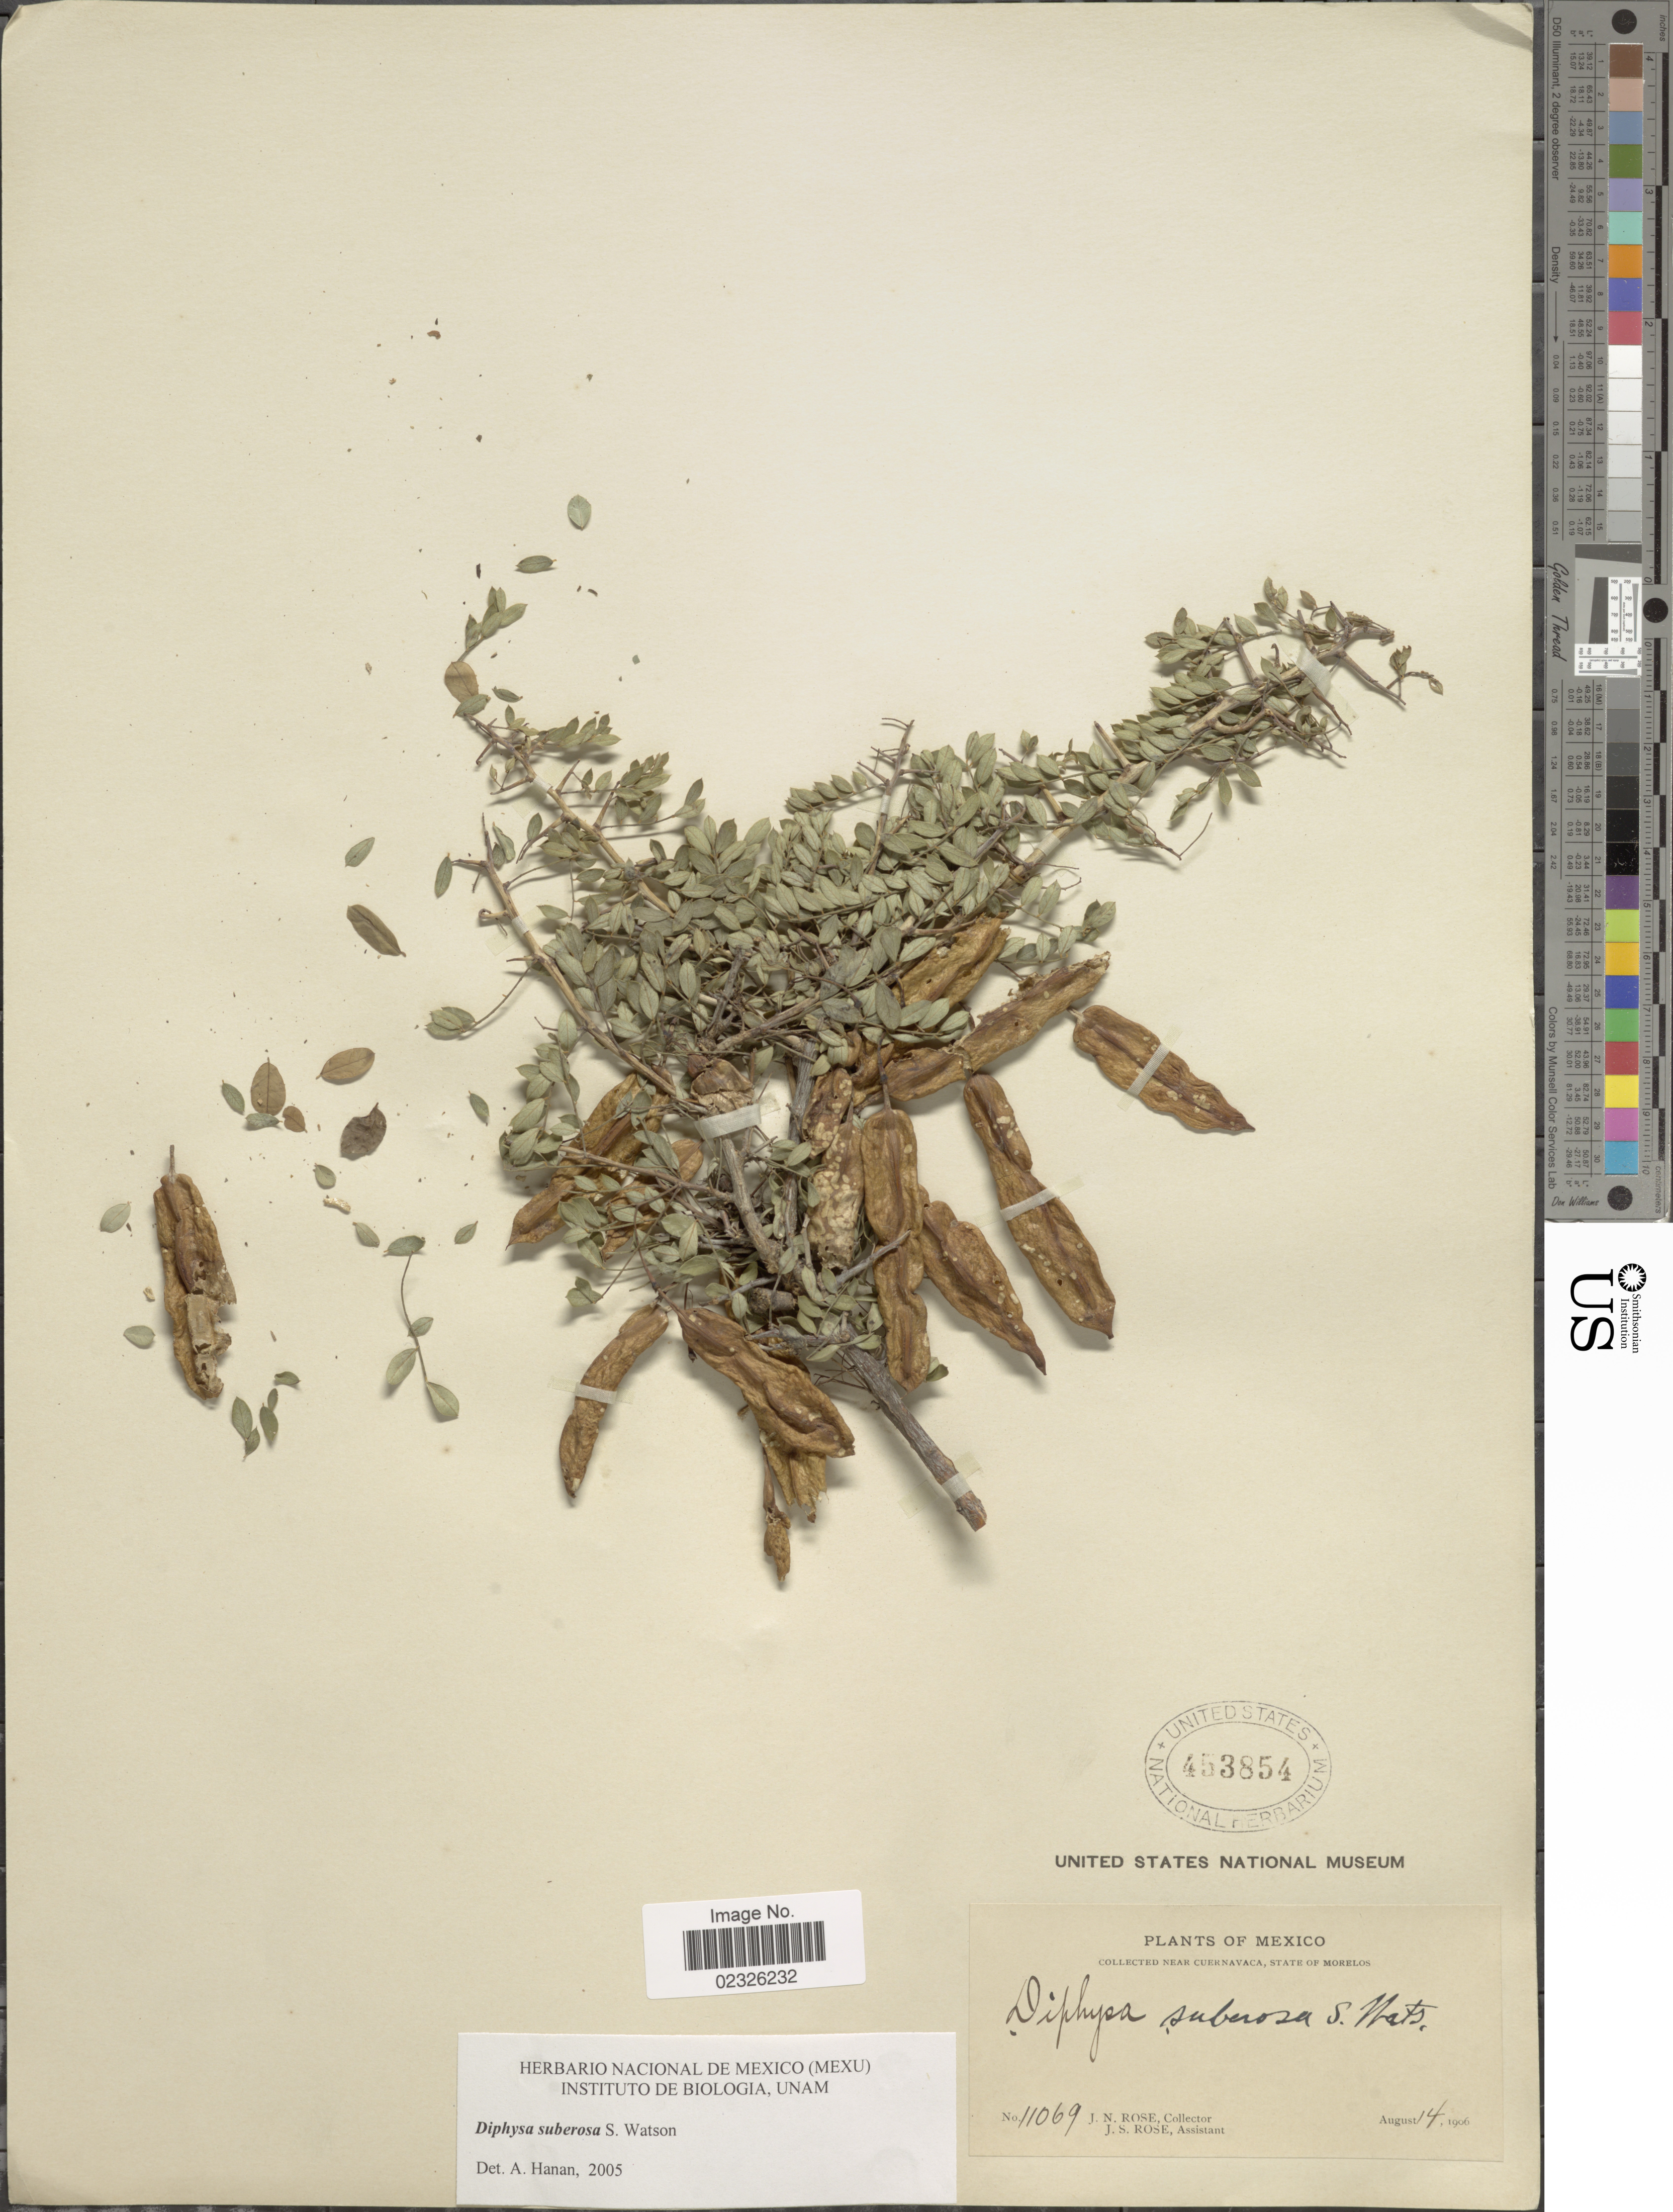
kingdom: Plantae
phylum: Tracheophyta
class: Magnoliopsida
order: Fabales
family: Fabaceae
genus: Diphysa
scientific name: Diphysa suberosa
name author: S. Watson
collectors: J. N. Rose & J. S. Rose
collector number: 11069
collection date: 1906-08-14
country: Mexico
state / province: Morelos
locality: Near Cuernavaca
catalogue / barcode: US 453854